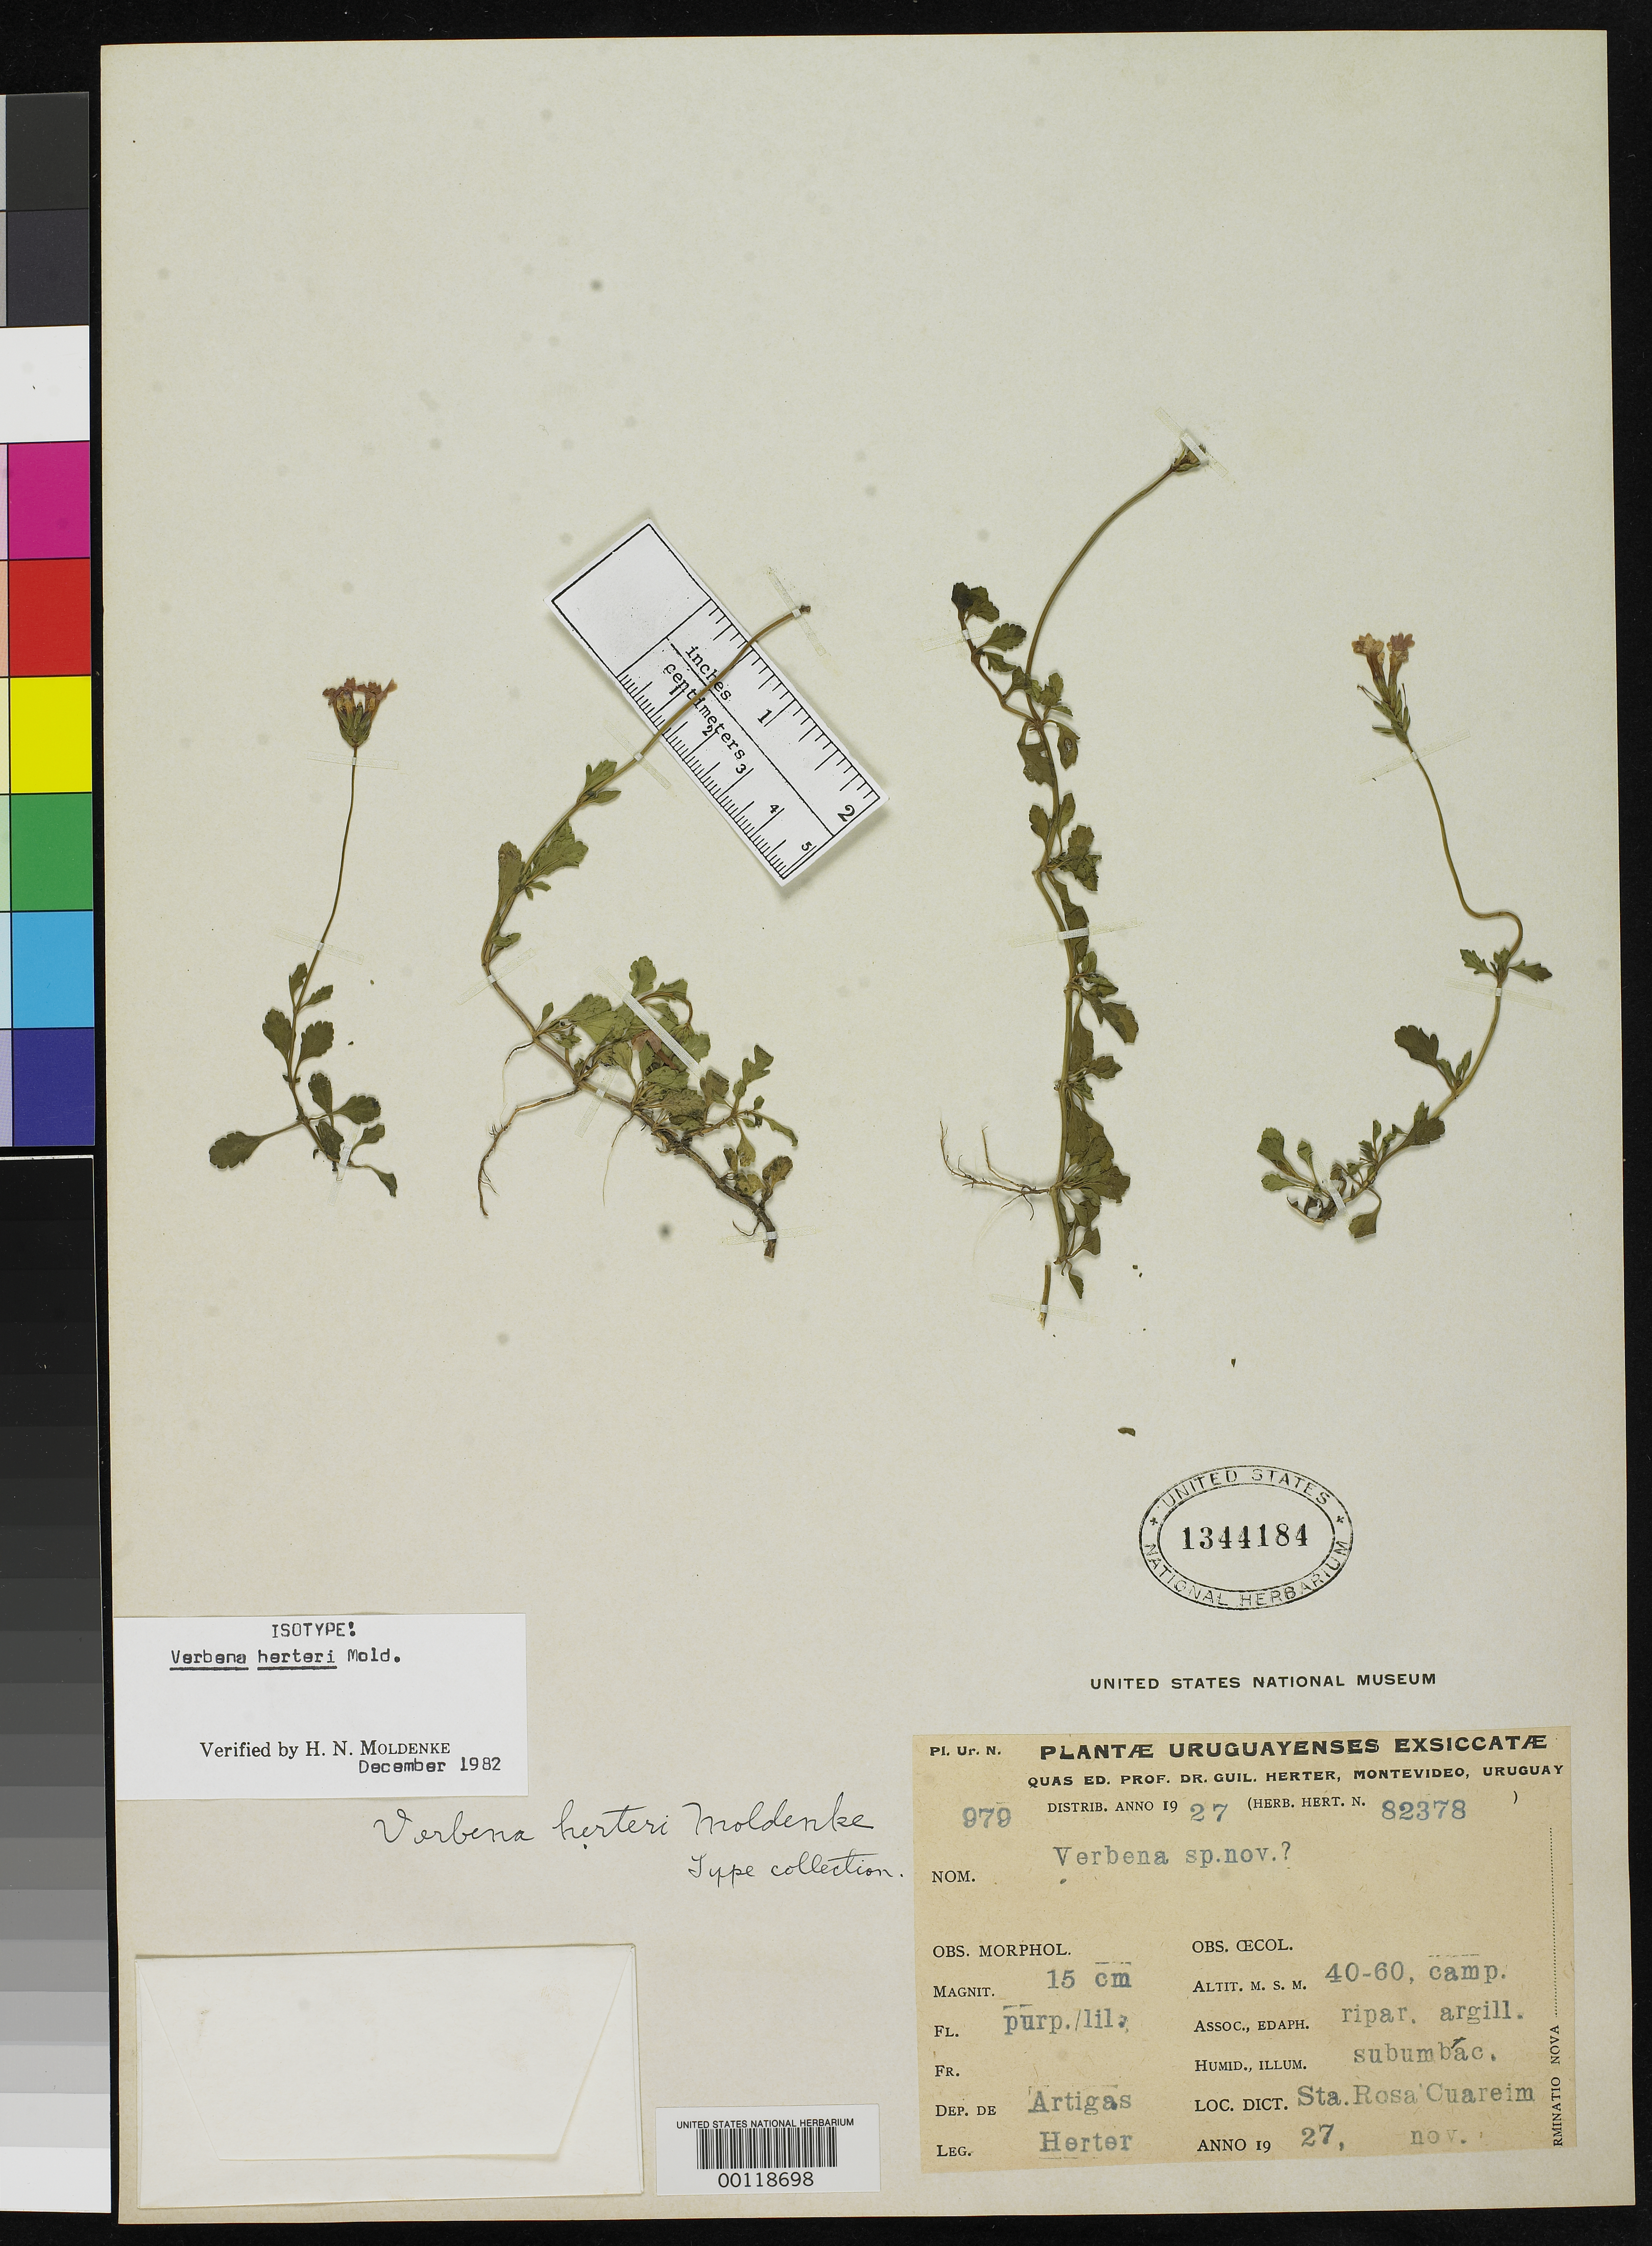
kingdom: Plantae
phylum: Tracheophyta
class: Magnoliopsida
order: Lamiales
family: Verbenaceae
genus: Verbena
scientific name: Verbena herteri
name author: Moldenke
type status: Isotype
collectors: W. G. Herter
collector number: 82378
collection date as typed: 1927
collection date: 1927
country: Uruguay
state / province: Artigas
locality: Santa Rosa Cuareim.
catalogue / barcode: US 1344184